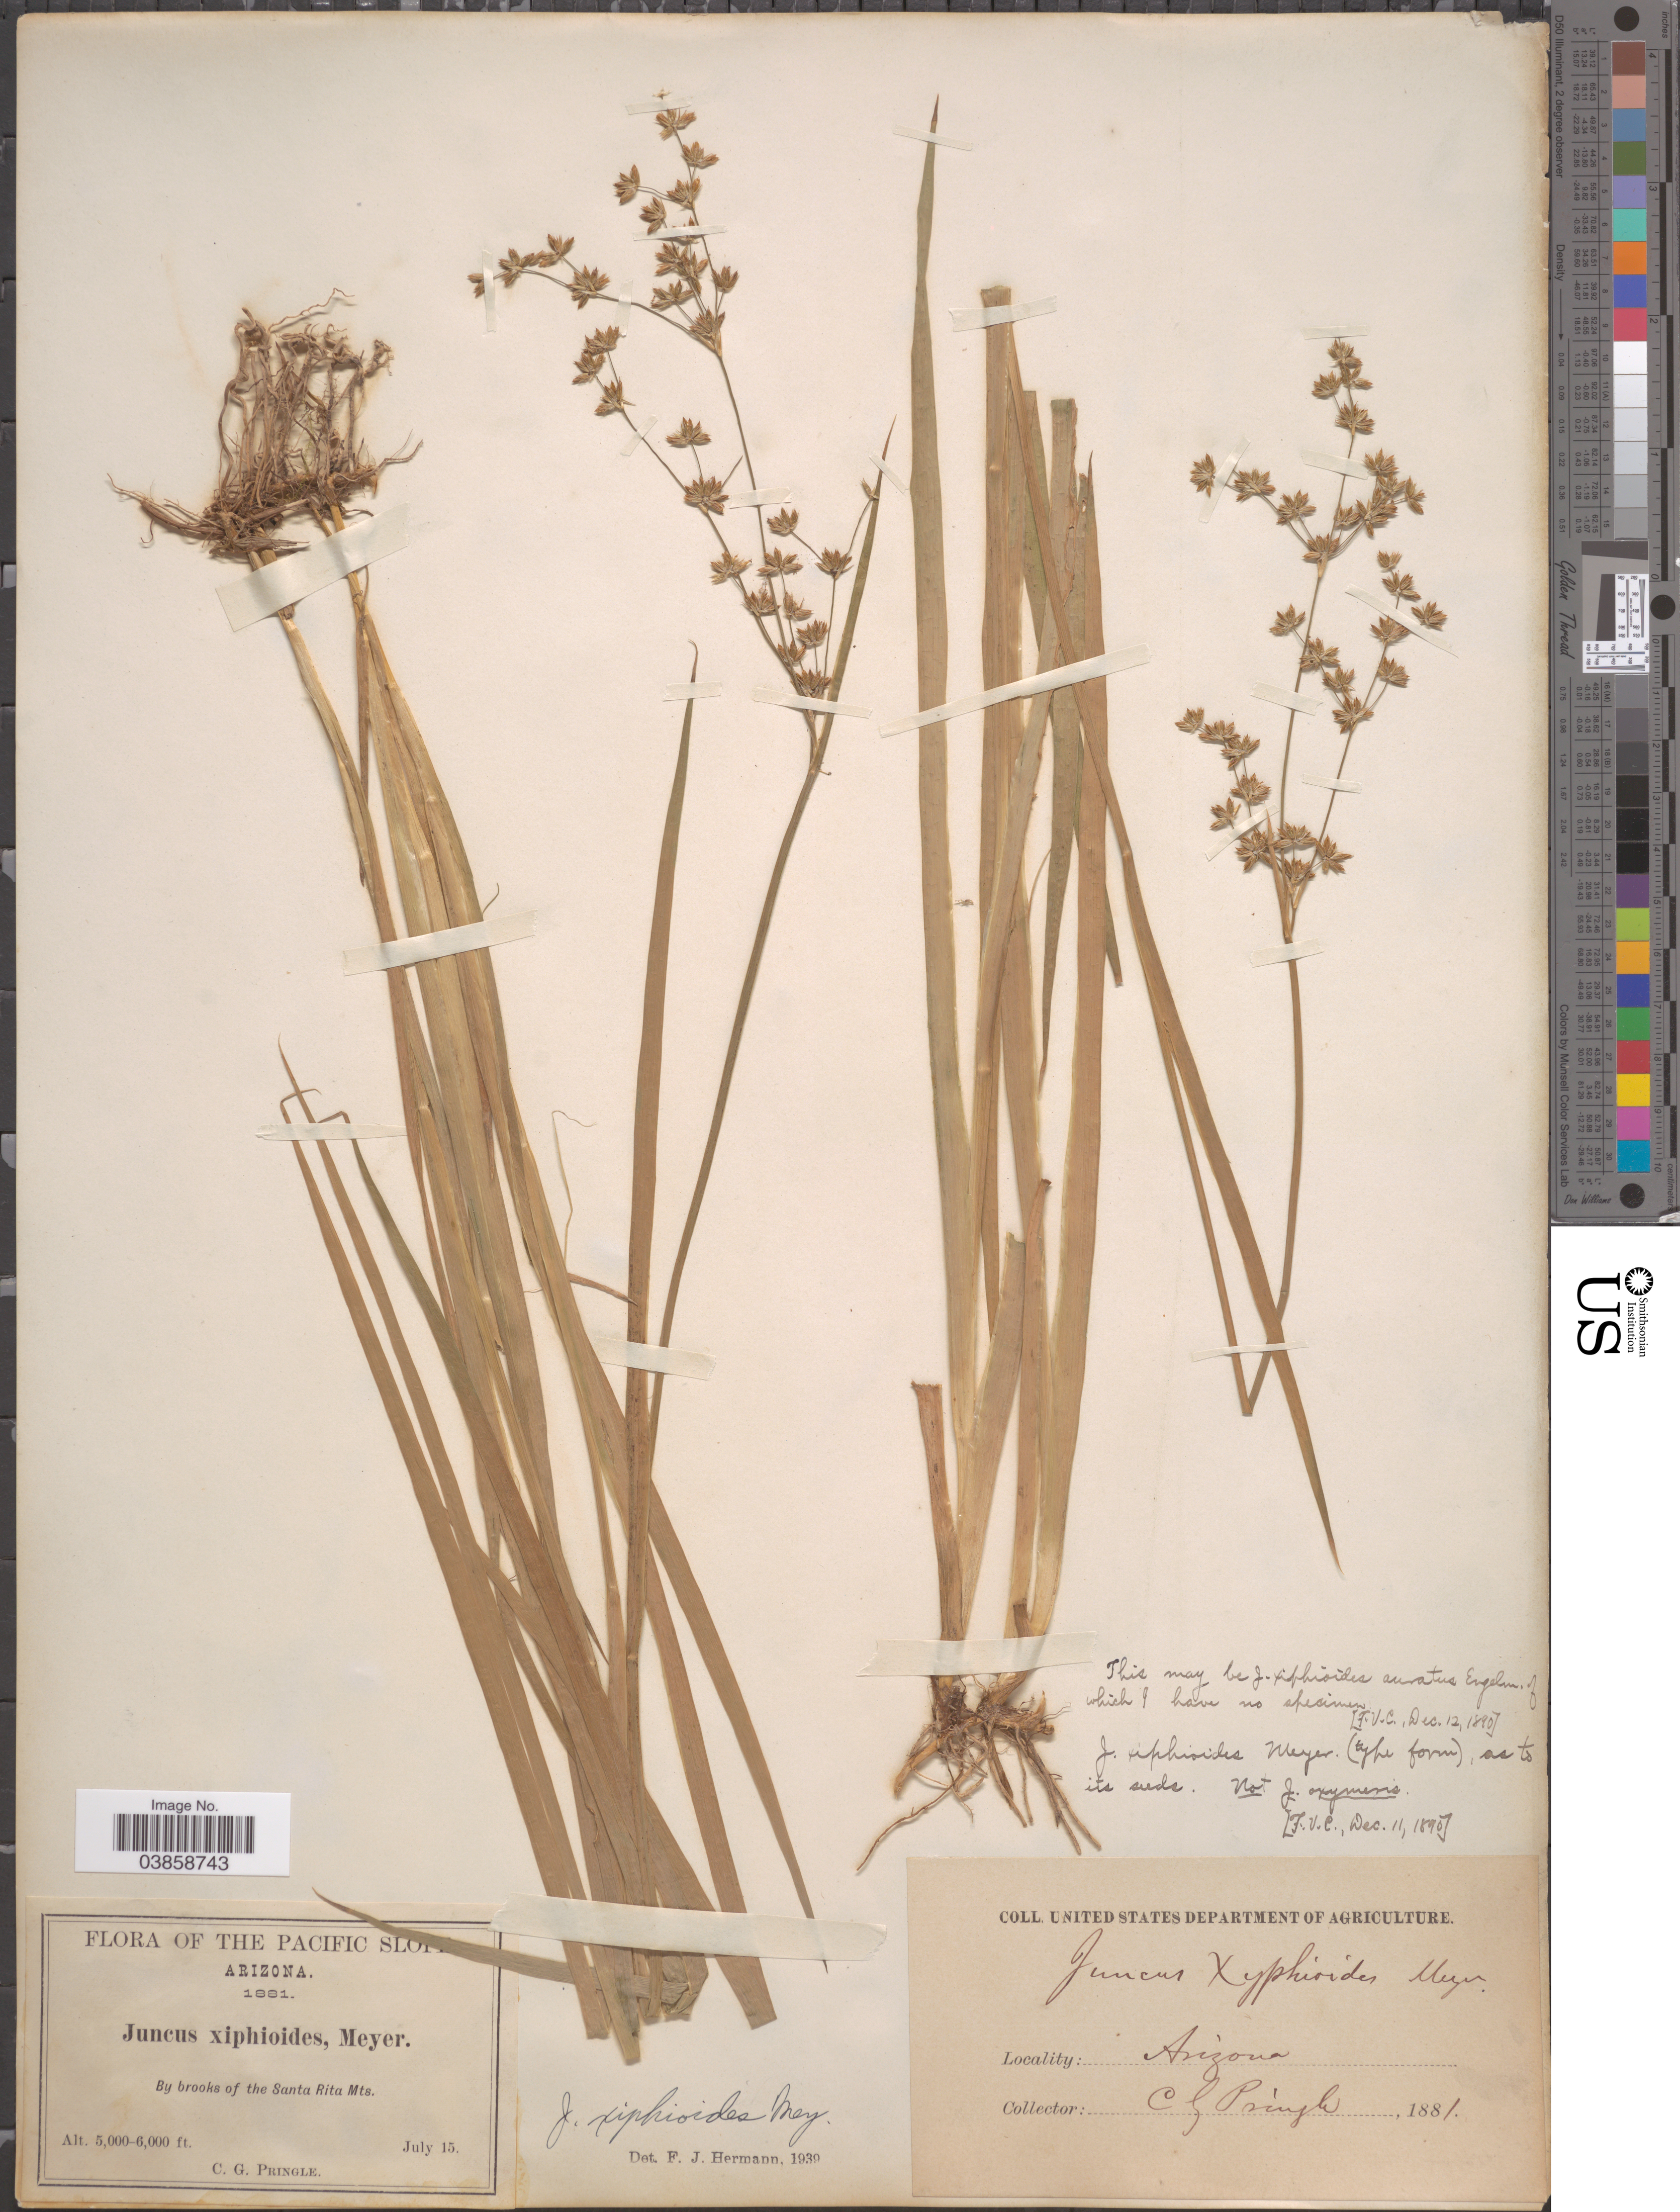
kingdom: Plantae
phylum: Tracheophyta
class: Liliopsida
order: Poales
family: Juncaceae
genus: Juncus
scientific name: Juncus xiphioides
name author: E. Mey.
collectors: C. G. Pringle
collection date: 1881-07-15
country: United States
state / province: Arizona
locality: The Pacific Slope. By brooks of the Santa Rita Mts.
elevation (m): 1524